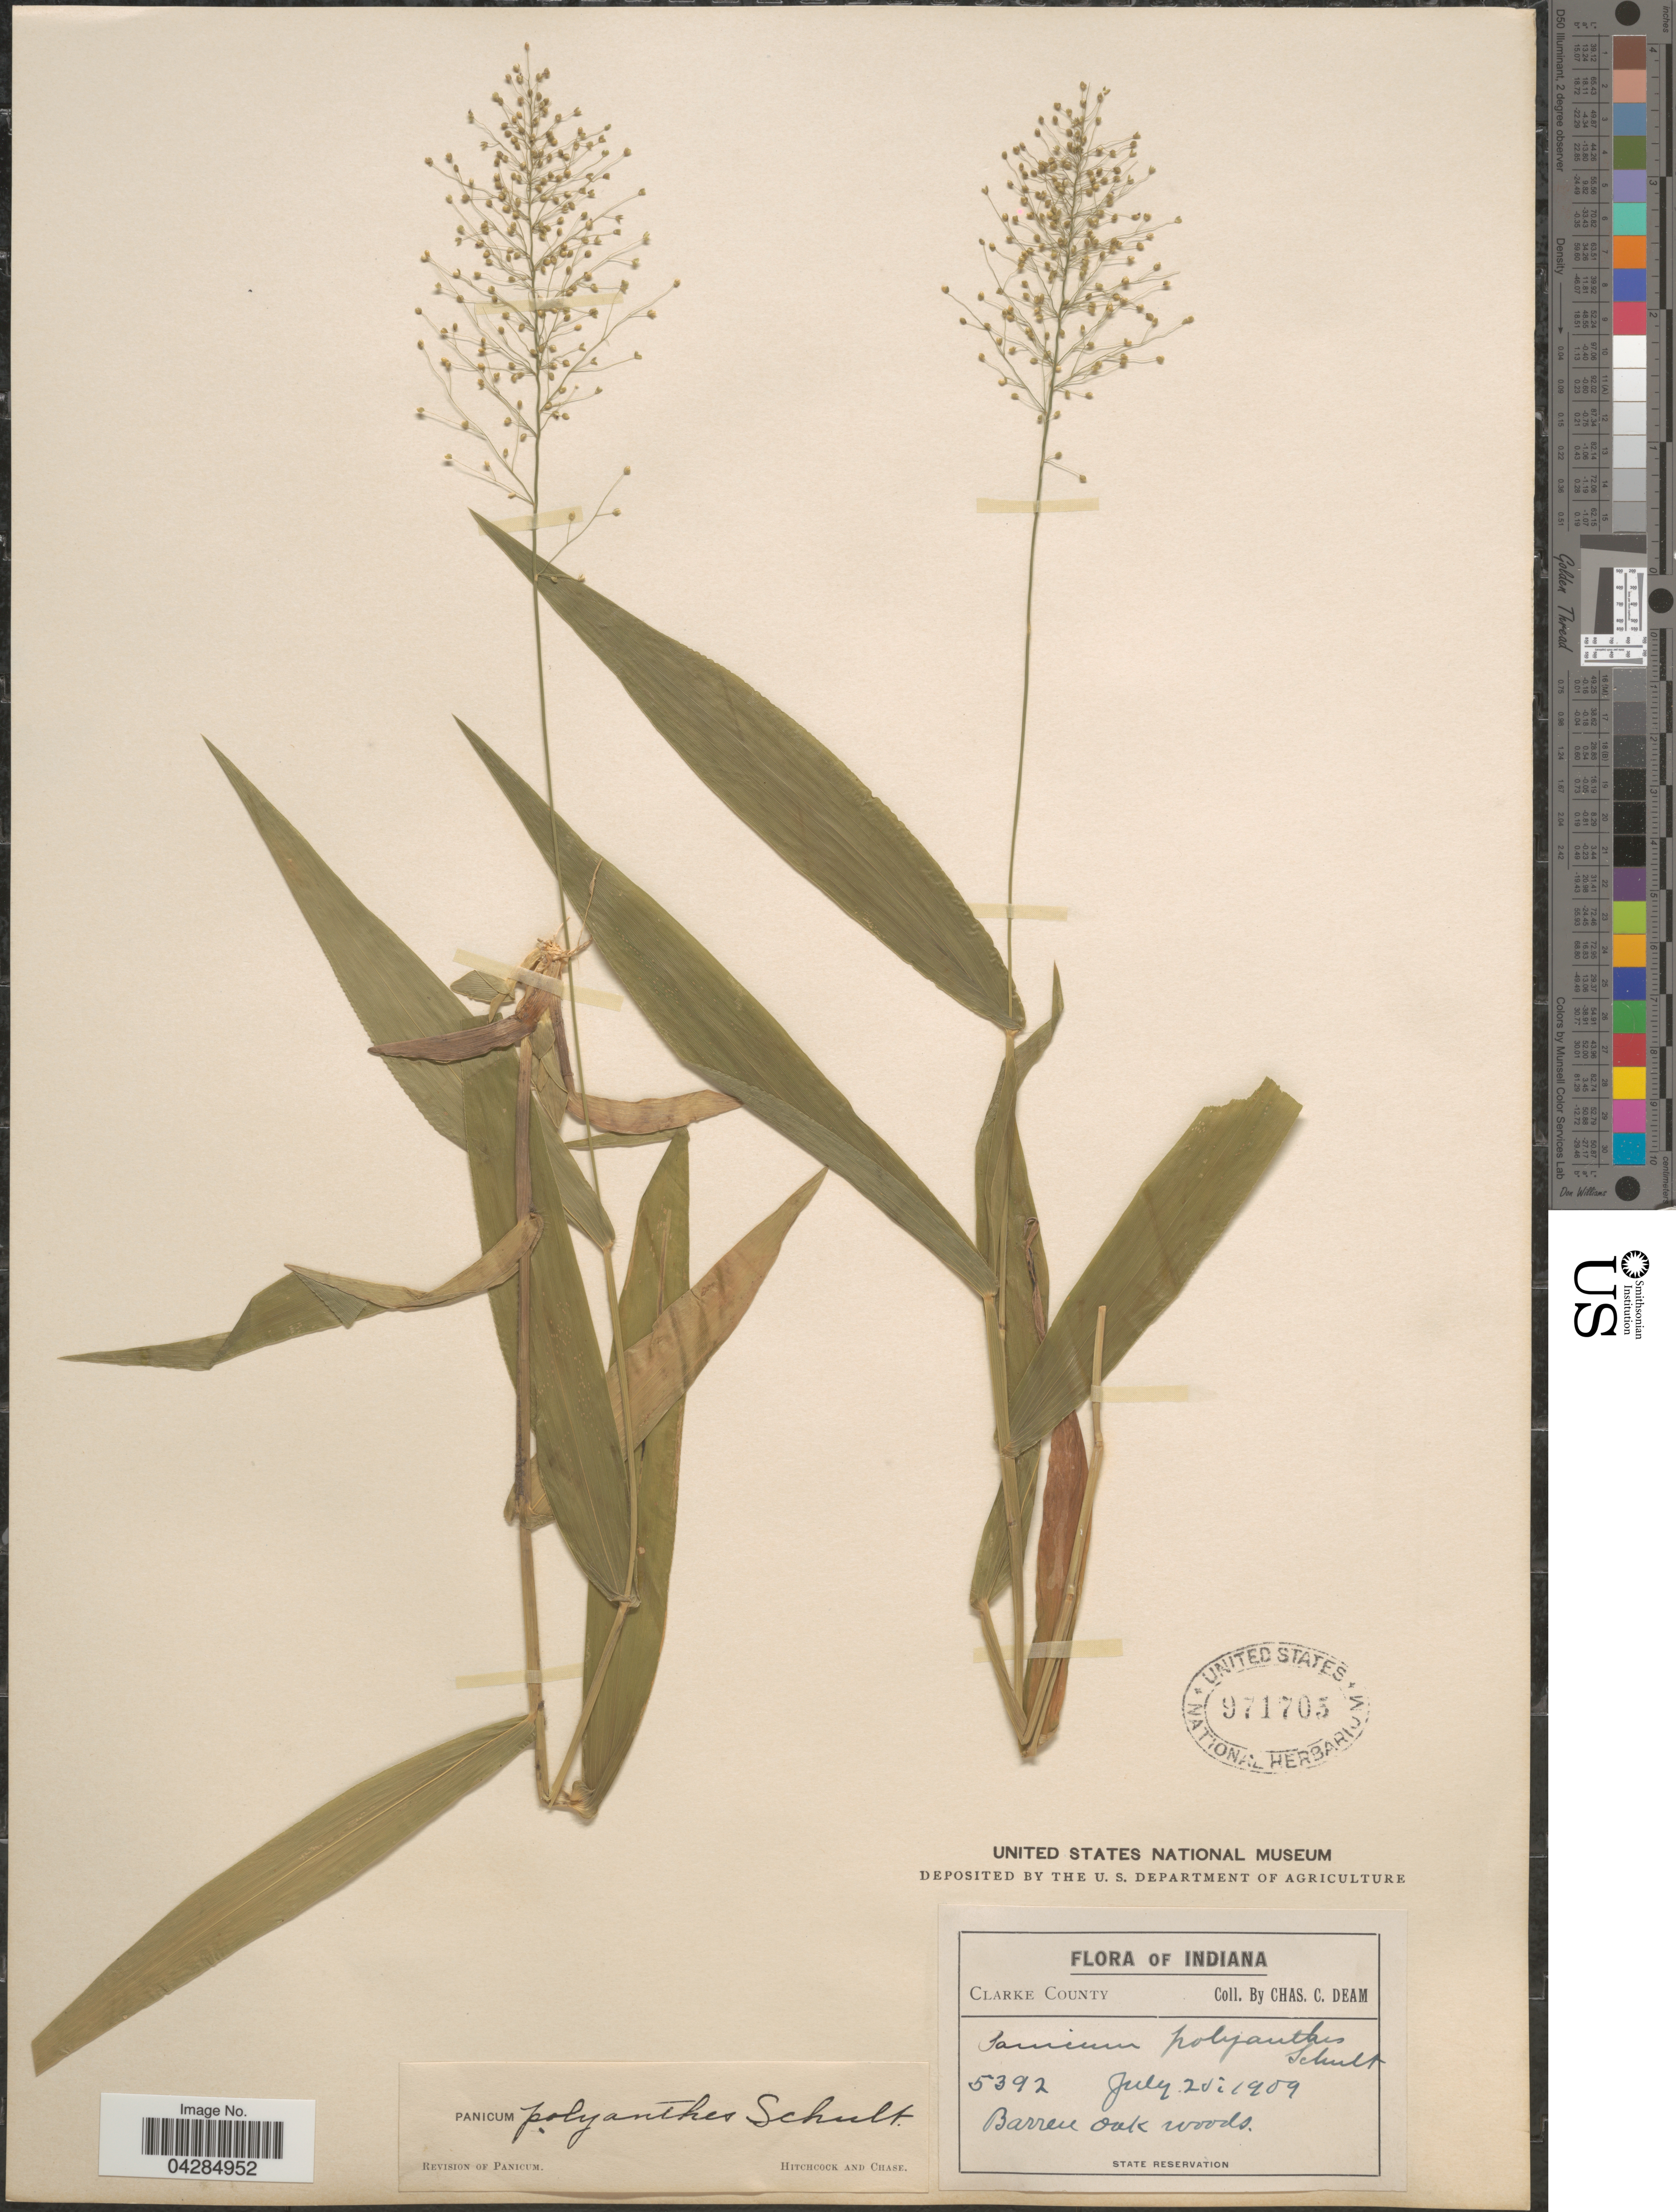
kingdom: Plantae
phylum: Tracheophyta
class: Liliopsida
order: Poales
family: Poaceae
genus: Dichanthelium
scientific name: Dichanthelium portoricense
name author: (Desv. ex Ham.) B.F. Hansen & Wunderlin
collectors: C. C. Deam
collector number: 5392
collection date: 1909-07-25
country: United States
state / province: Indiana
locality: Clarke County. Barren oak woods. State Reservation [unsure placement].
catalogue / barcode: US 971705